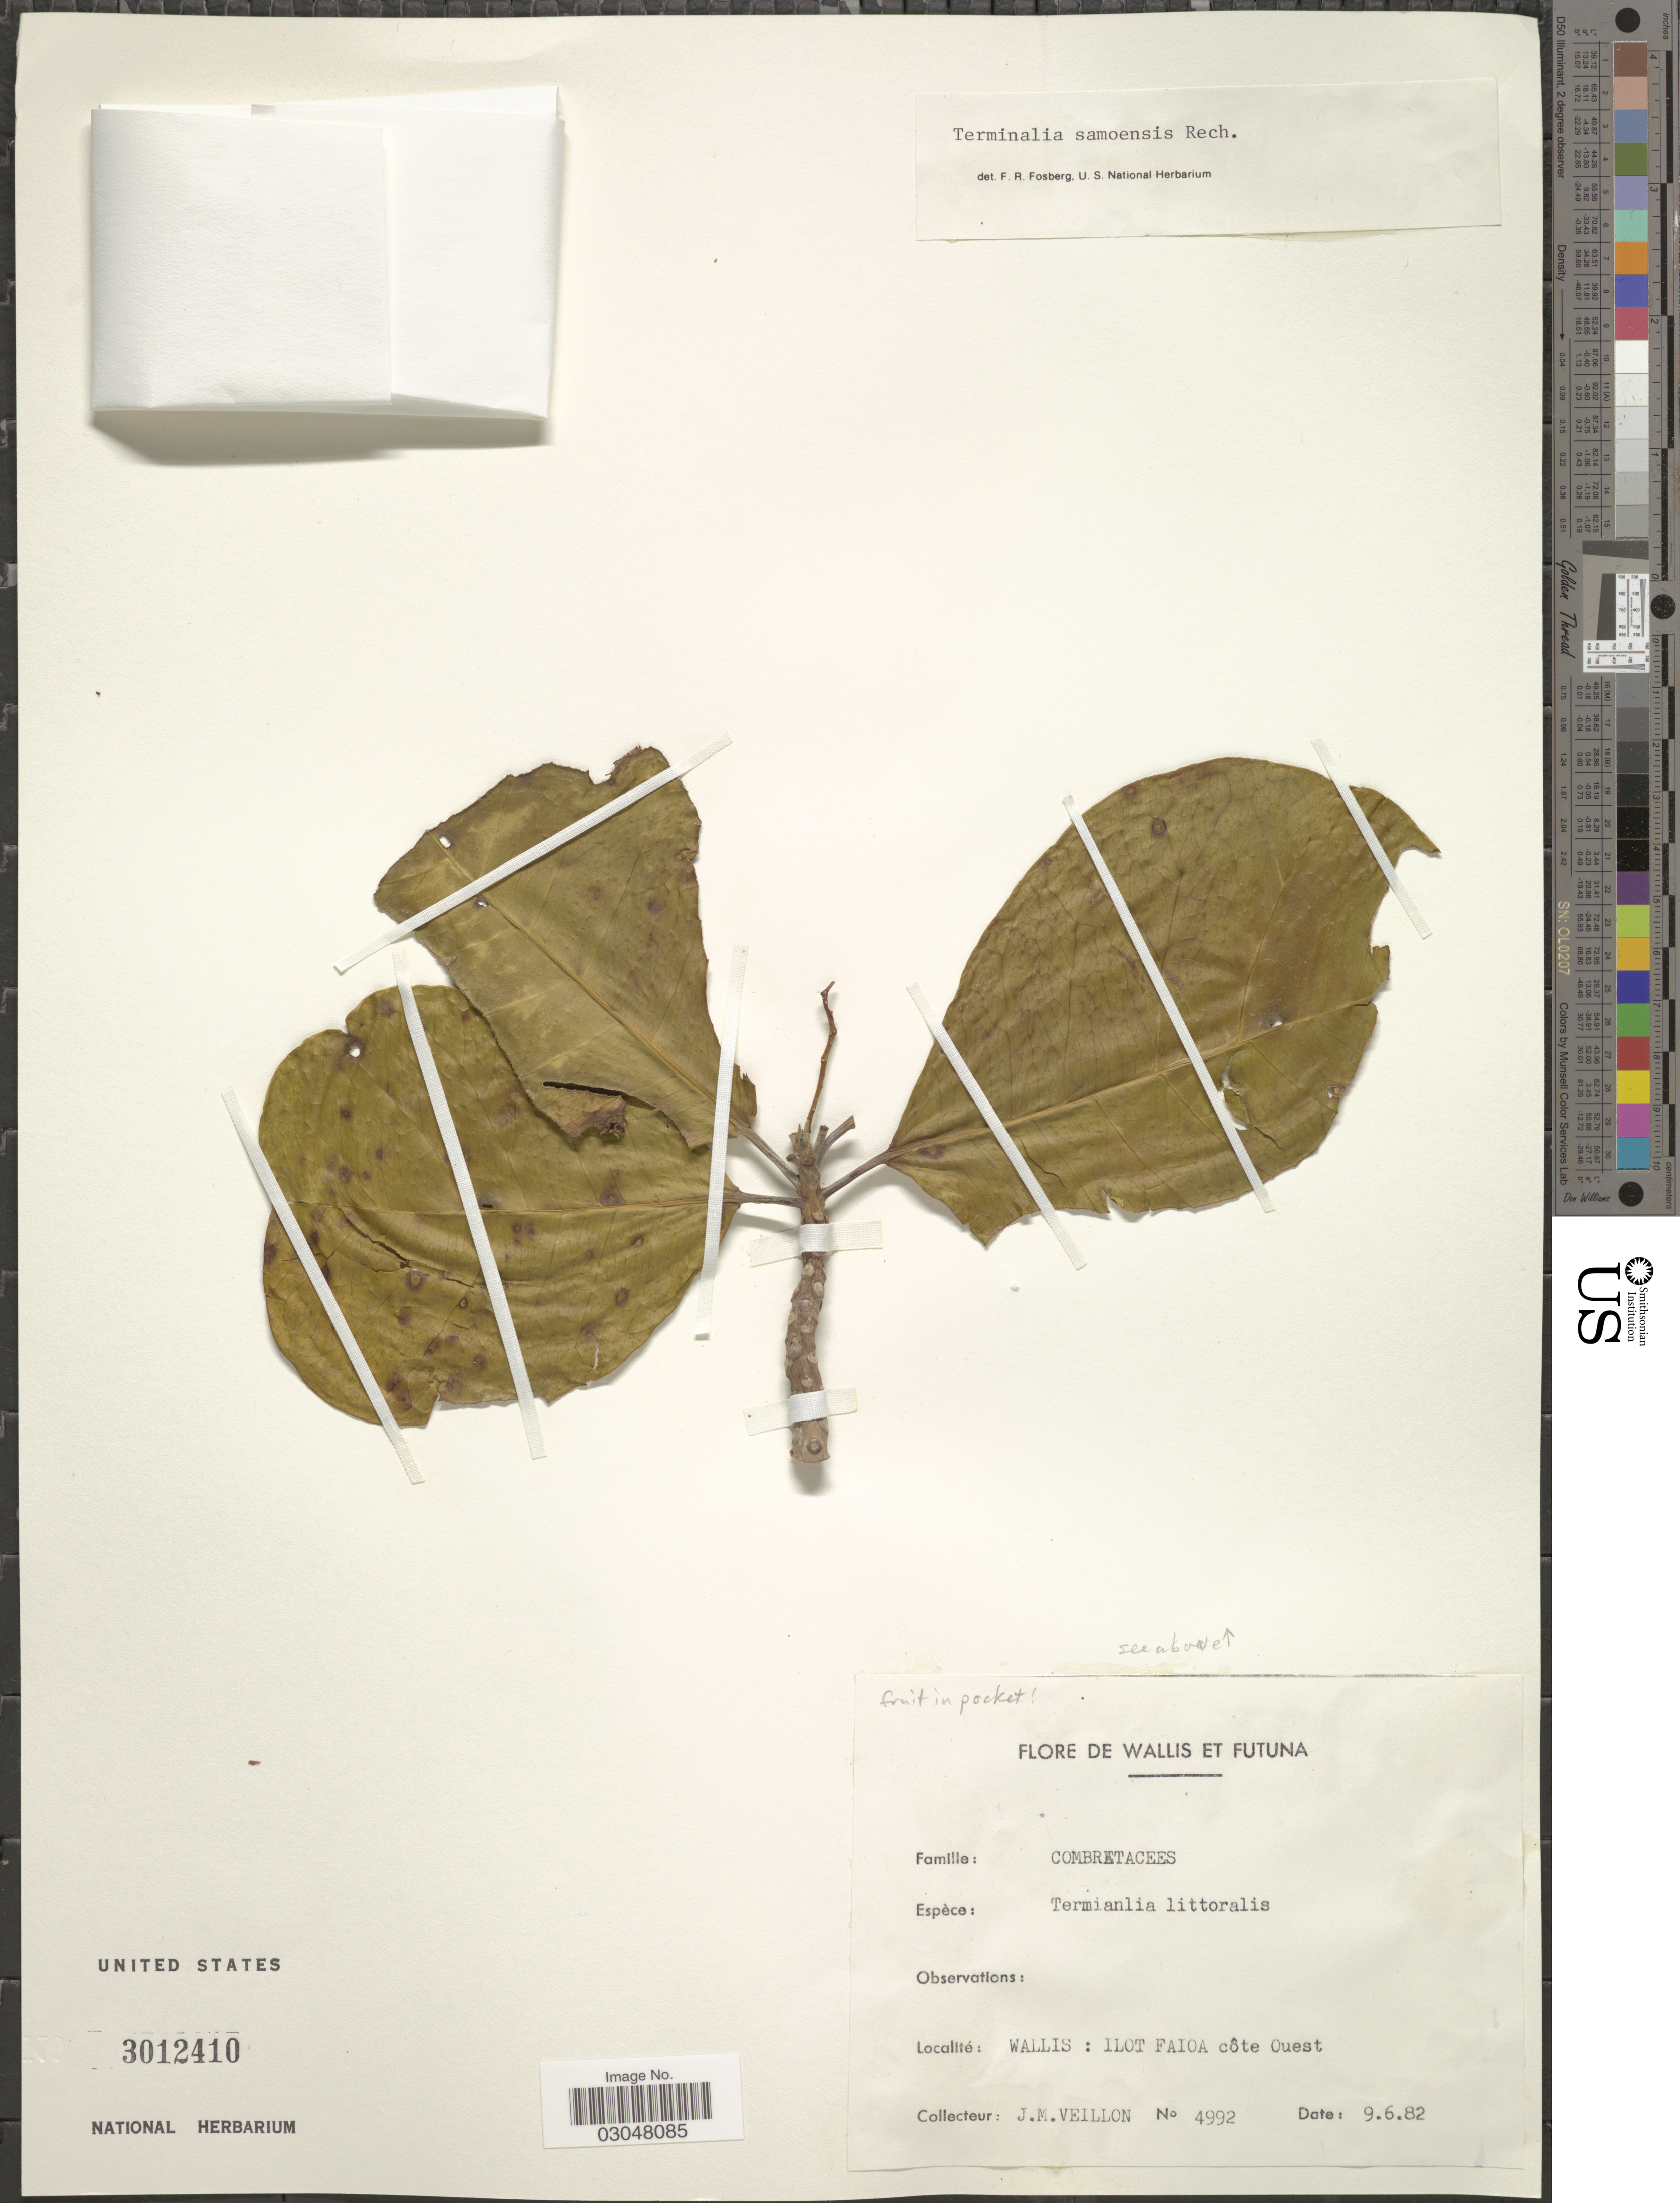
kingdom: Plantae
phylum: Tracheophyta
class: Magnoliopsida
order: Myrtales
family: Combretaceae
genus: Terminalia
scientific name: Terminalia samoensis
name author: Rech.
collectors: J. Veillon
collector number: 4992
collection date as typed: Transcribed d/m/y: 9/6/82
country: Wallis and Futuna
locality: Wallis: Ilot Faioa côte Ouest.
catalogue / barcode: US 3012410